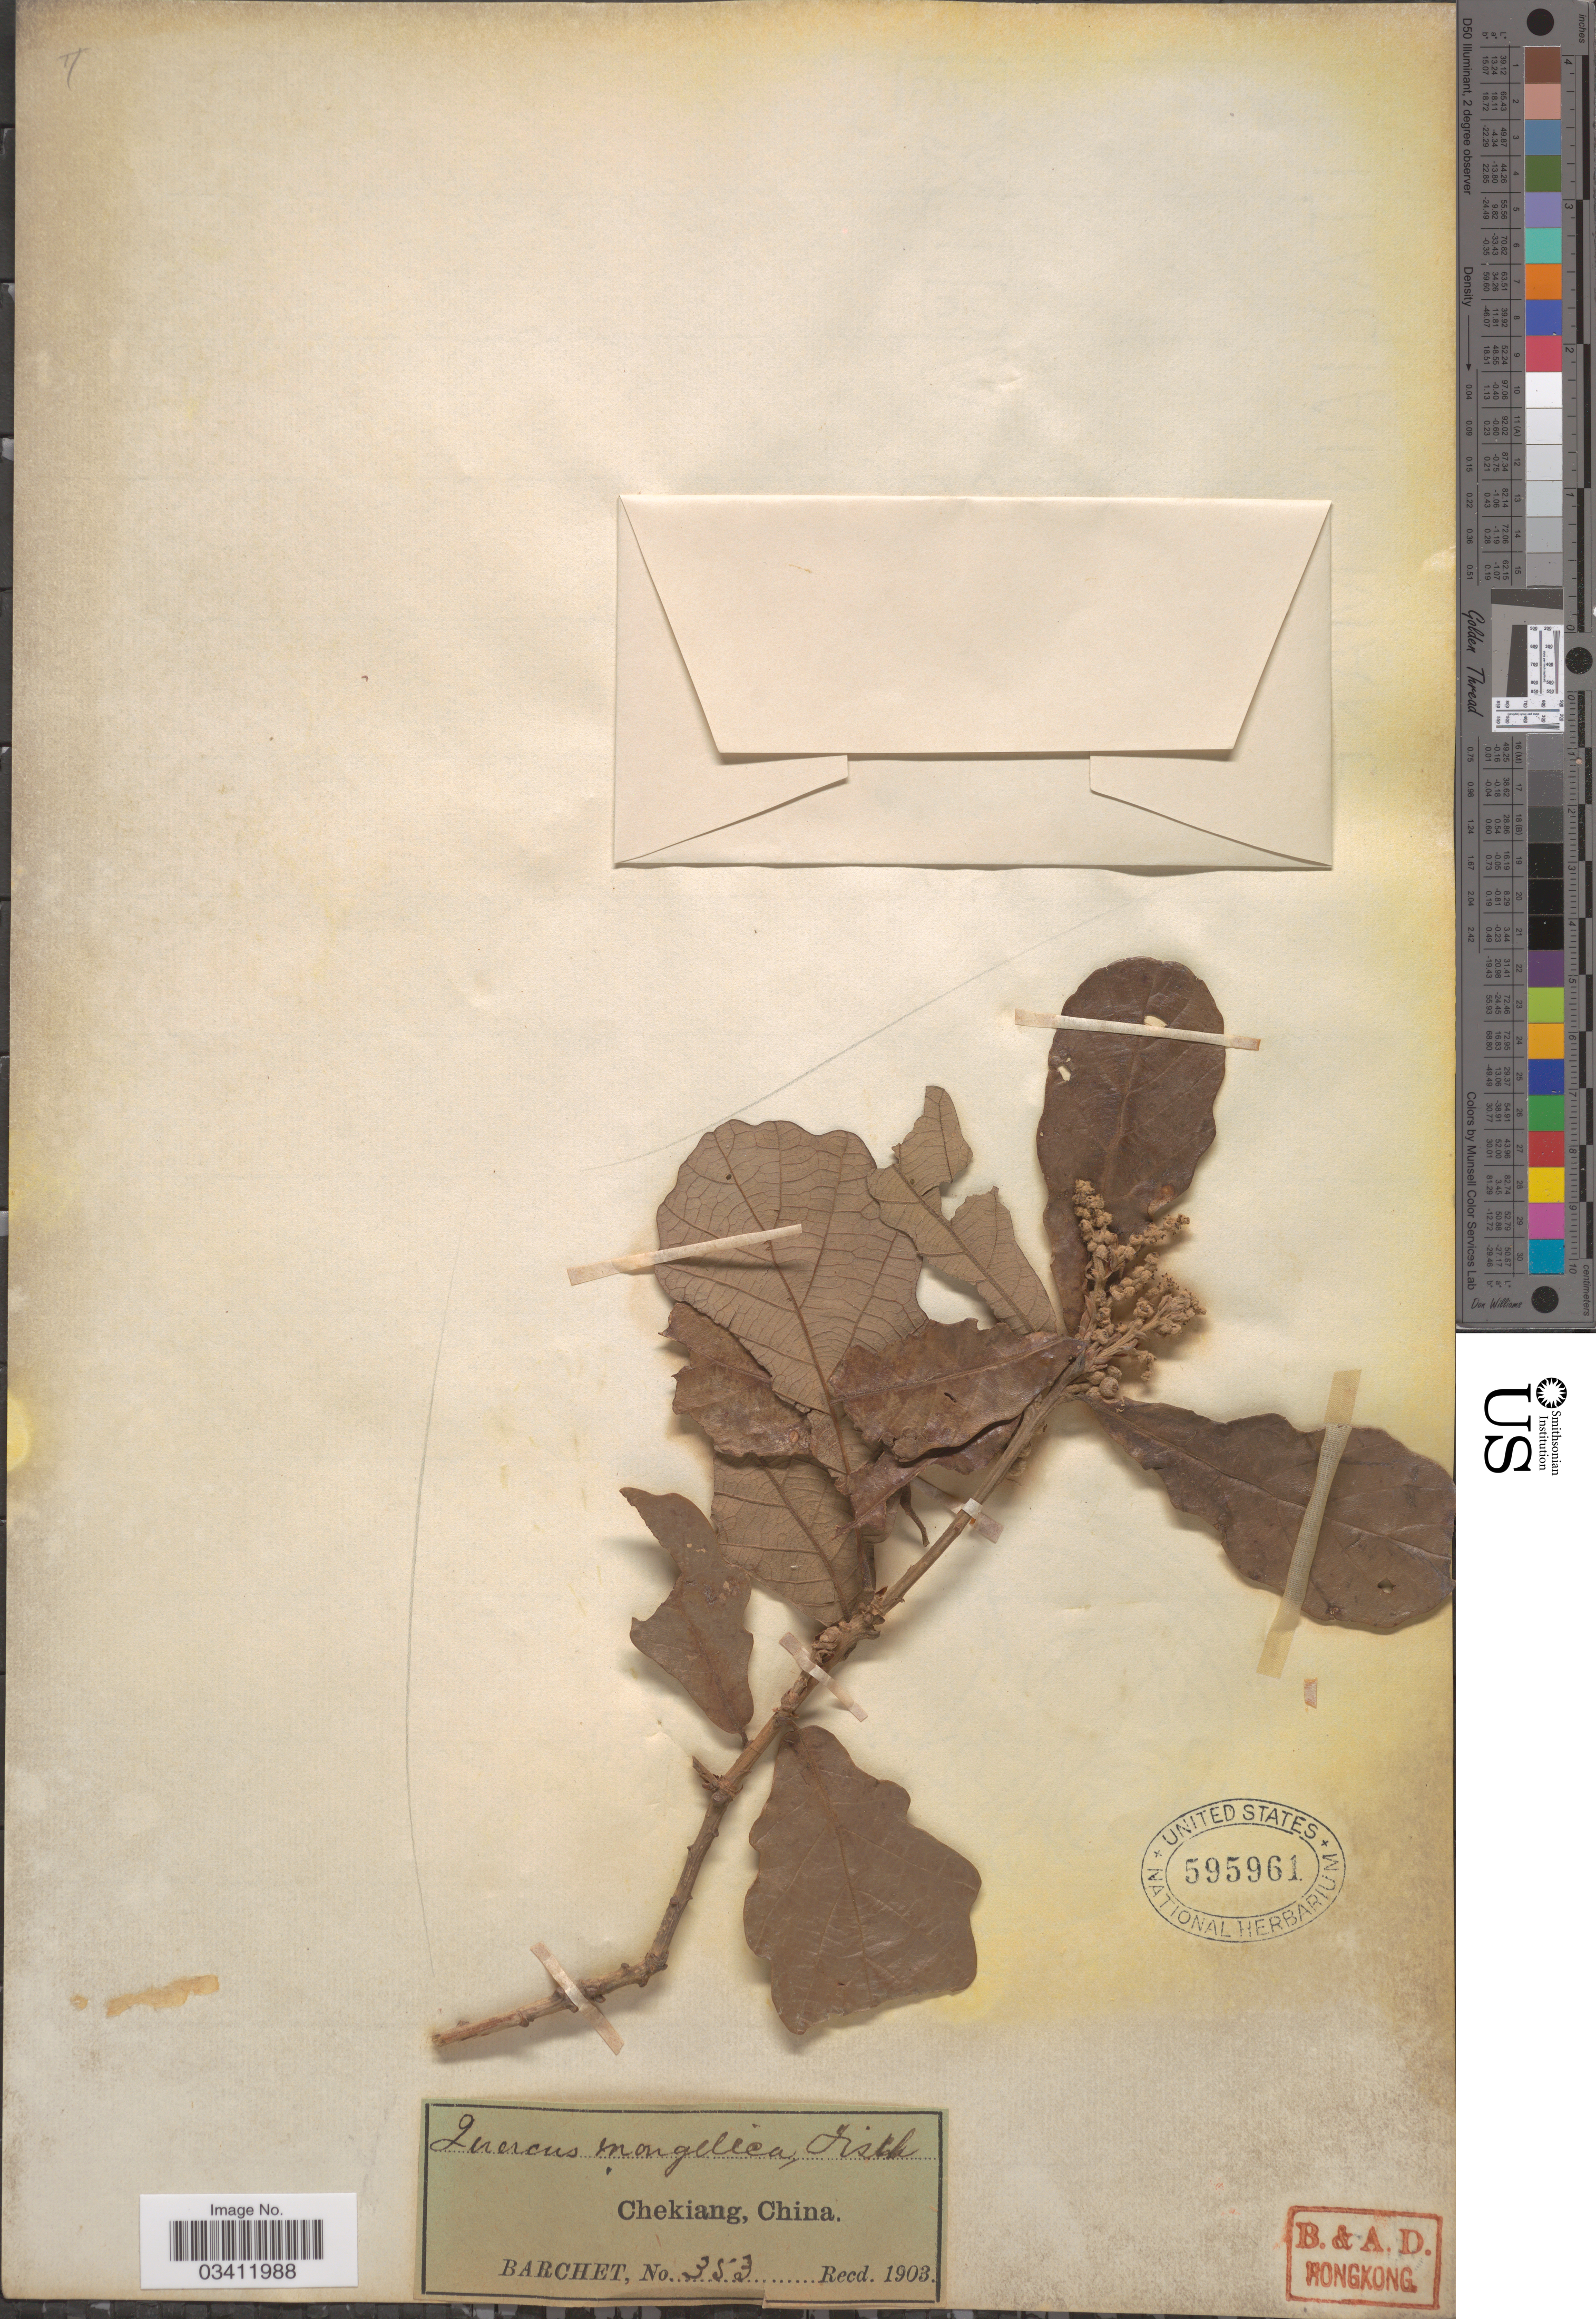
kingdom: Plantae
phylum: Tracheophyta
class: Magnoliopsida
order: Fagales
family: Fagaceae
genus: Quercus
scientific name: Quercus mongolica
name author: Fisch. ex Ledeb.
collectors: Barchet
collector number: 353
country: China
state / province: Zhejiang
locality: Chekiang.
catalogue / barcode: US 595961